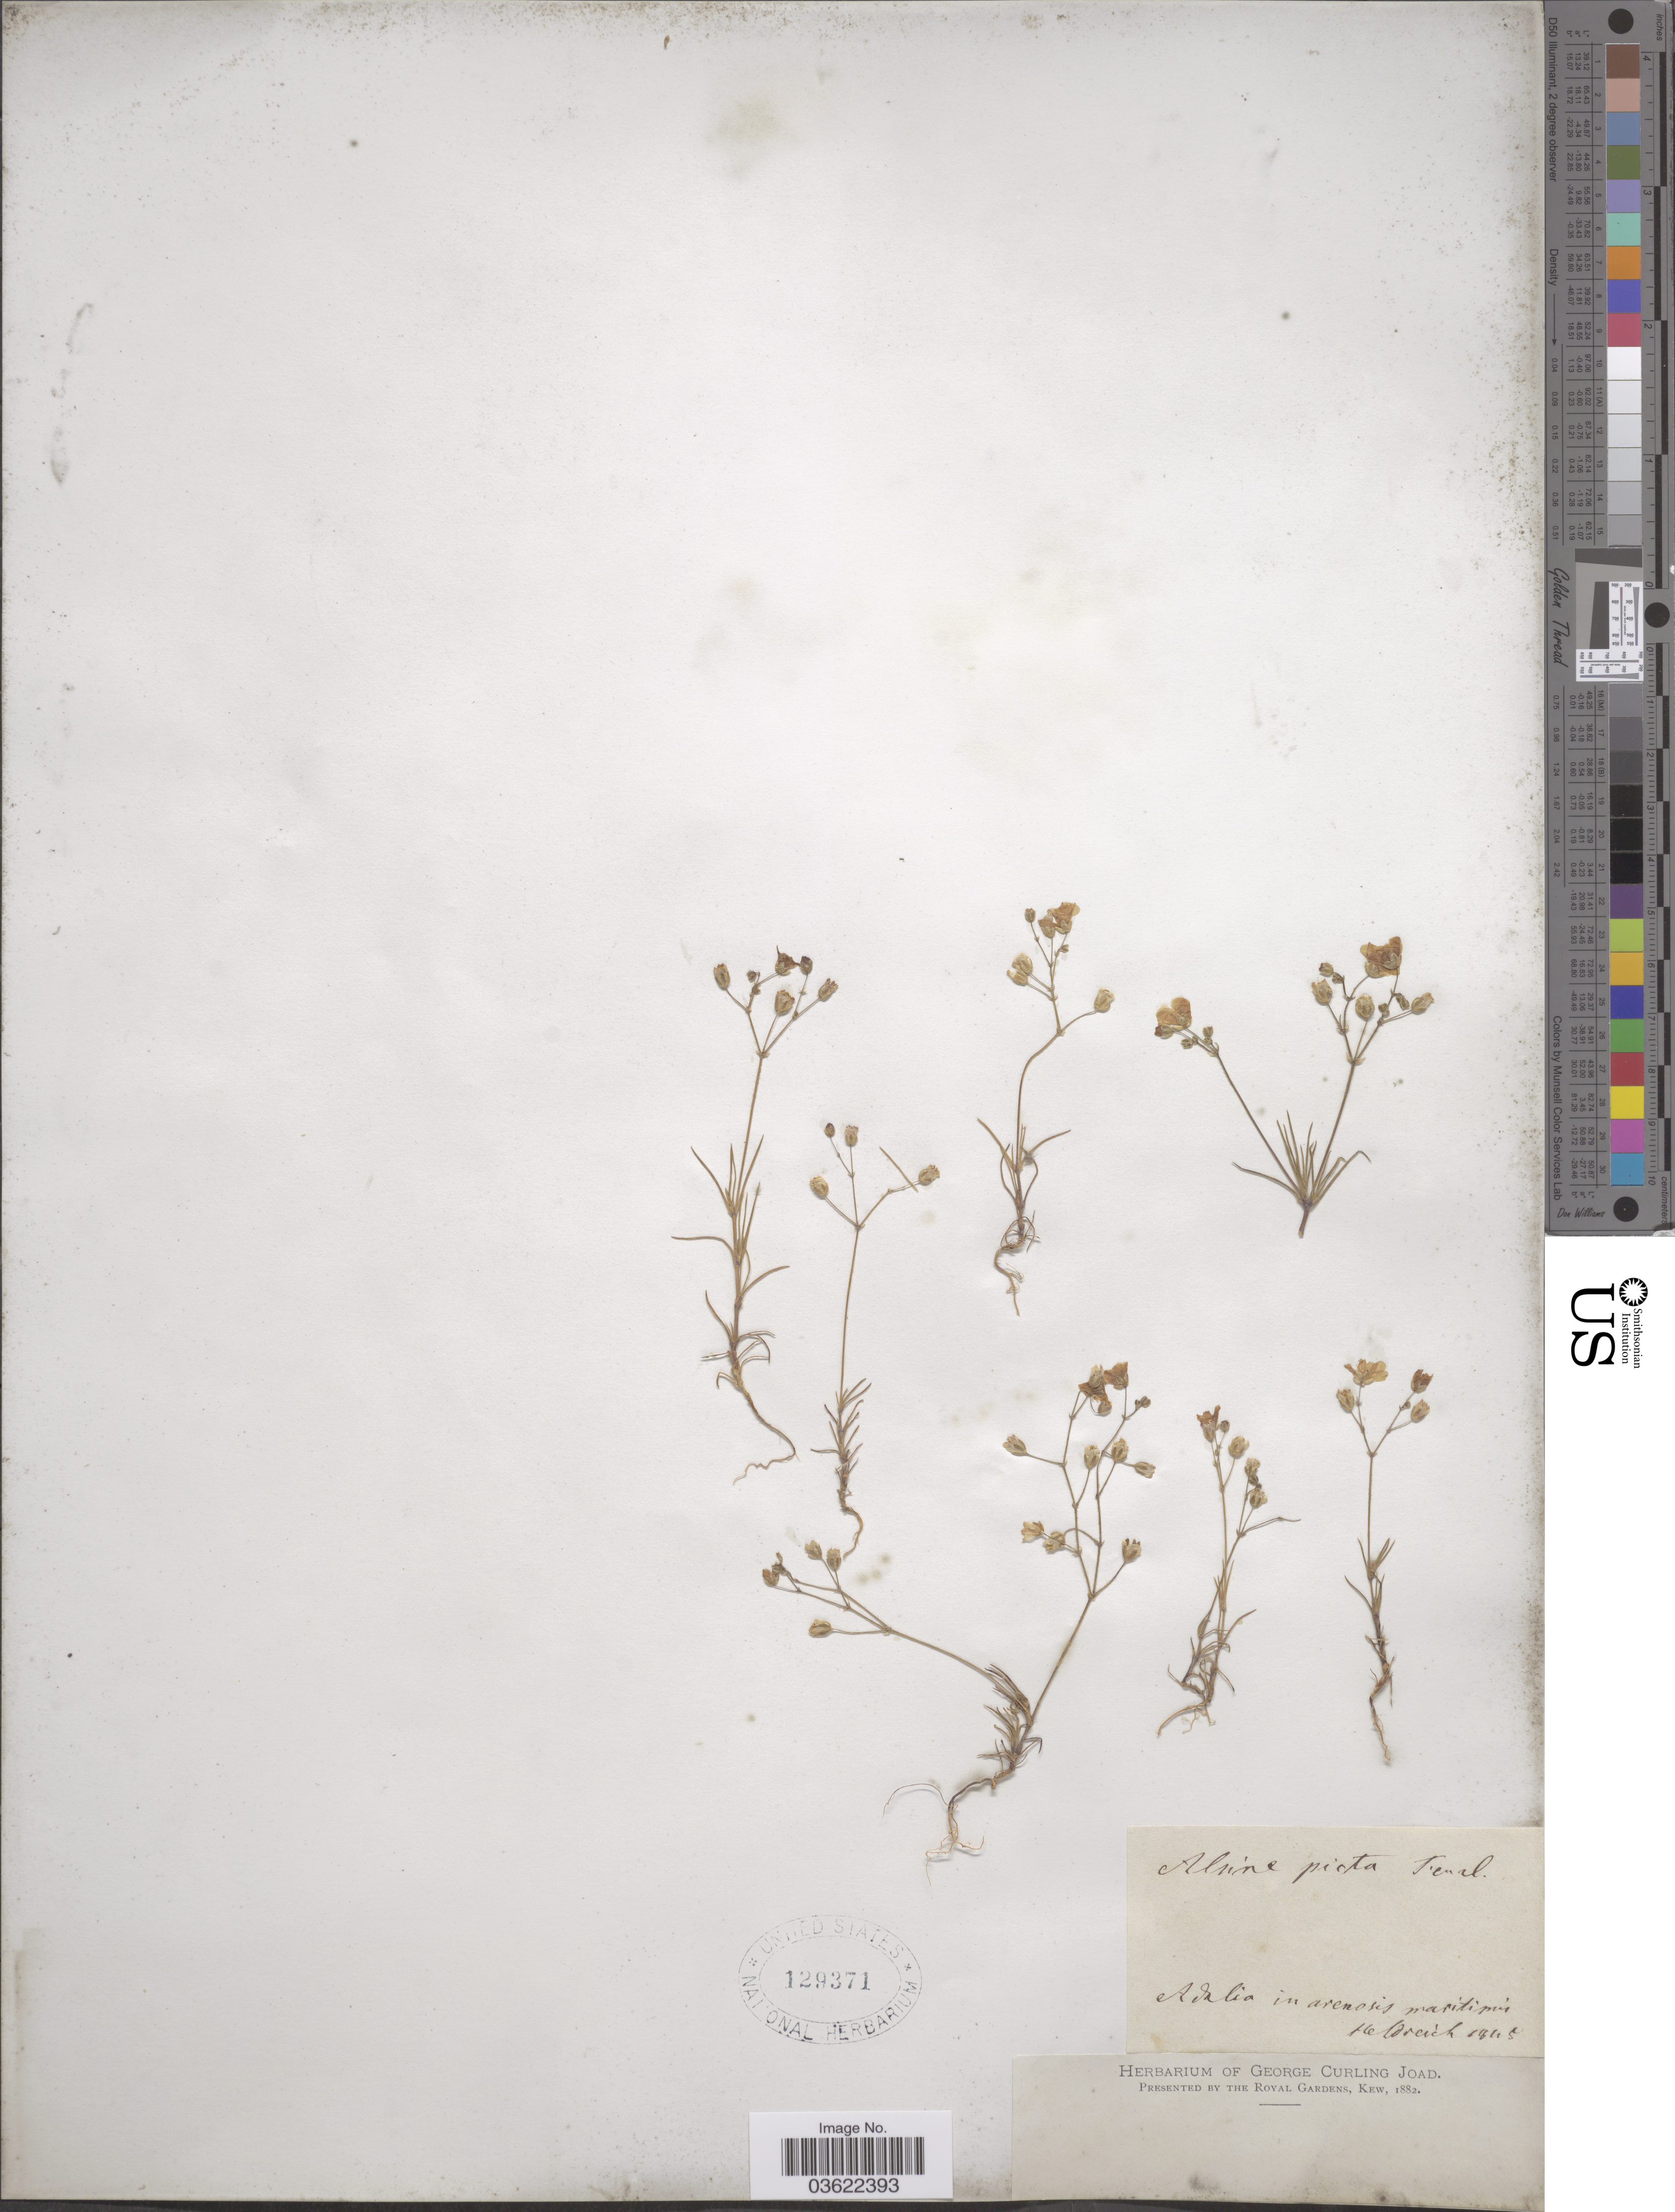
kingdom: Plantae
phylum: Tracheophyta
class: Magnoliopsida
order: Caryophyllales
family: Caryophyllaceae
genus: Eremogone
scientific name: Eremogone picta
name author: (Sm.) Dillenb. & Kadereit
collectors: Heldreich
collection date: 1845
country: Greece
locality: Adalia in arenosis maritimis.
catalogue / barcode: US 129371